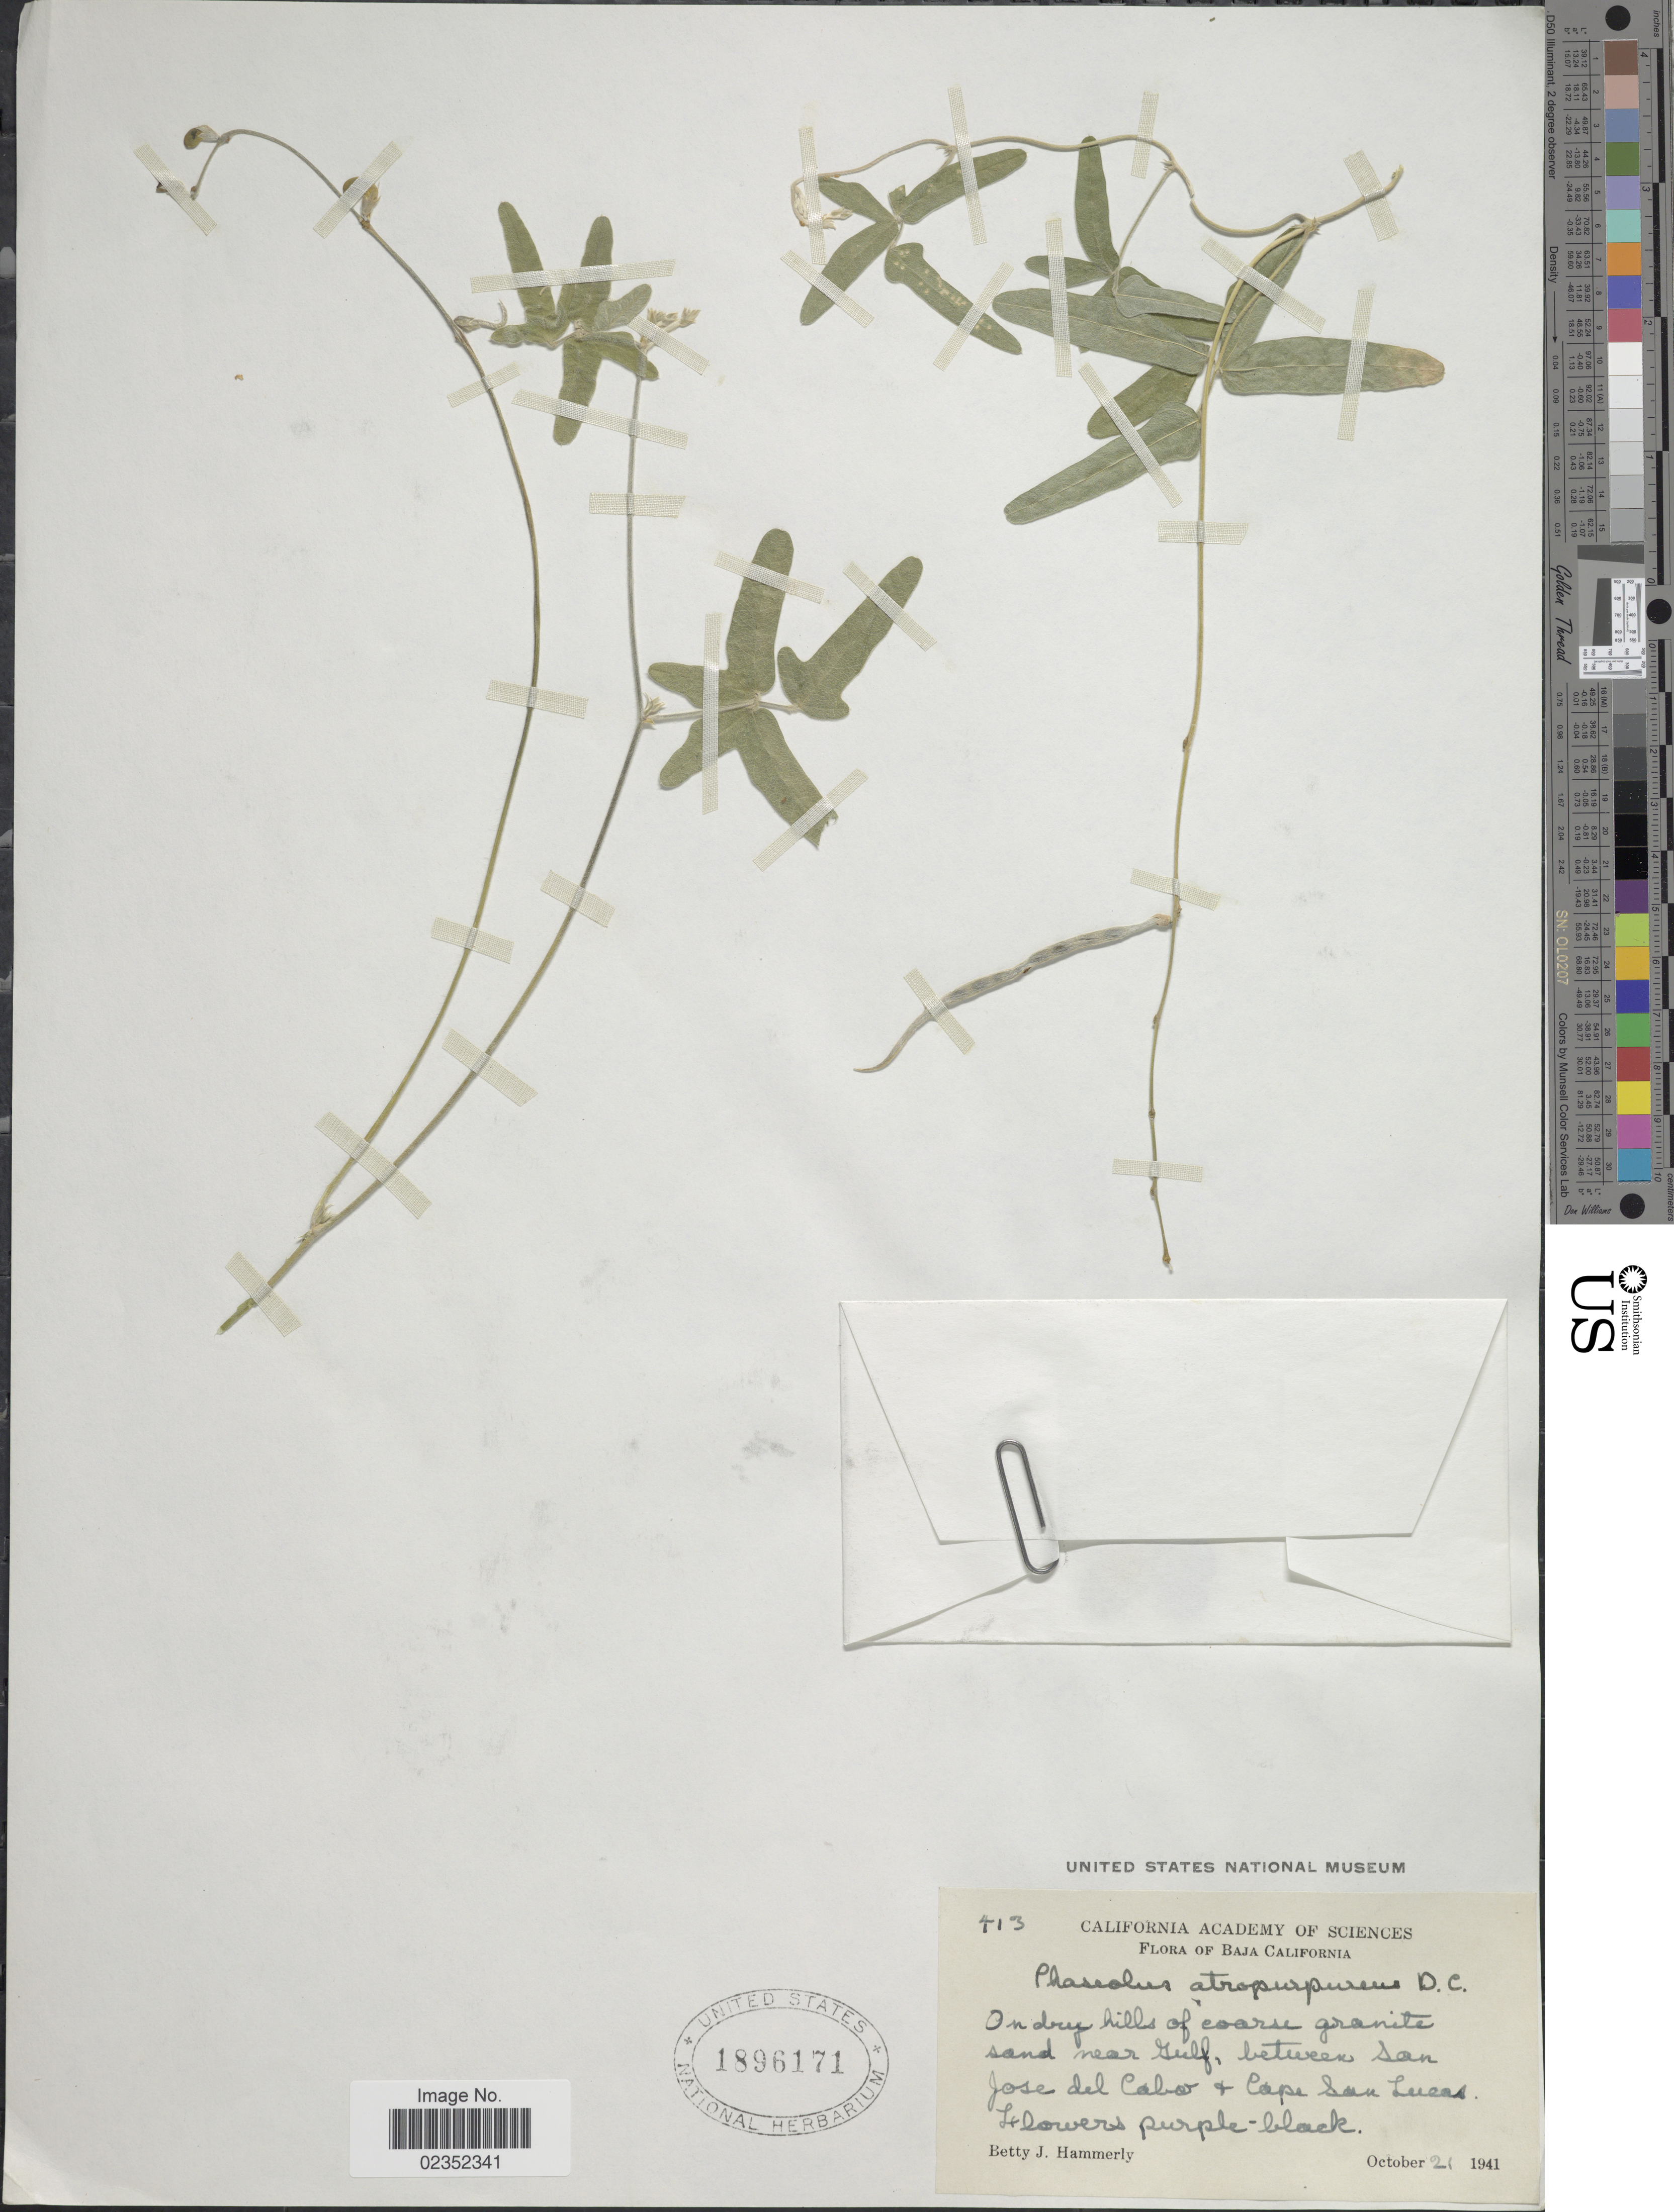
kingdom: Plantae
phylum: Tracheophyta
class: Magnoliopsida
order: Fabales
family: Fabaceae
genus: Macroptilium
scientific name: Macroptilium atropurpureum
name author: (DC.) Urb.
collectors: B. J. Hammerly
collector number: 413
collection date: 1941-10-21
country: Mexico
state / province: Baja California Sur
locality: On dry hills of coarse granite sand near Gulf, between San Jose del Cabo & Cape San Lucas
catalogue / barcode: US 1896171